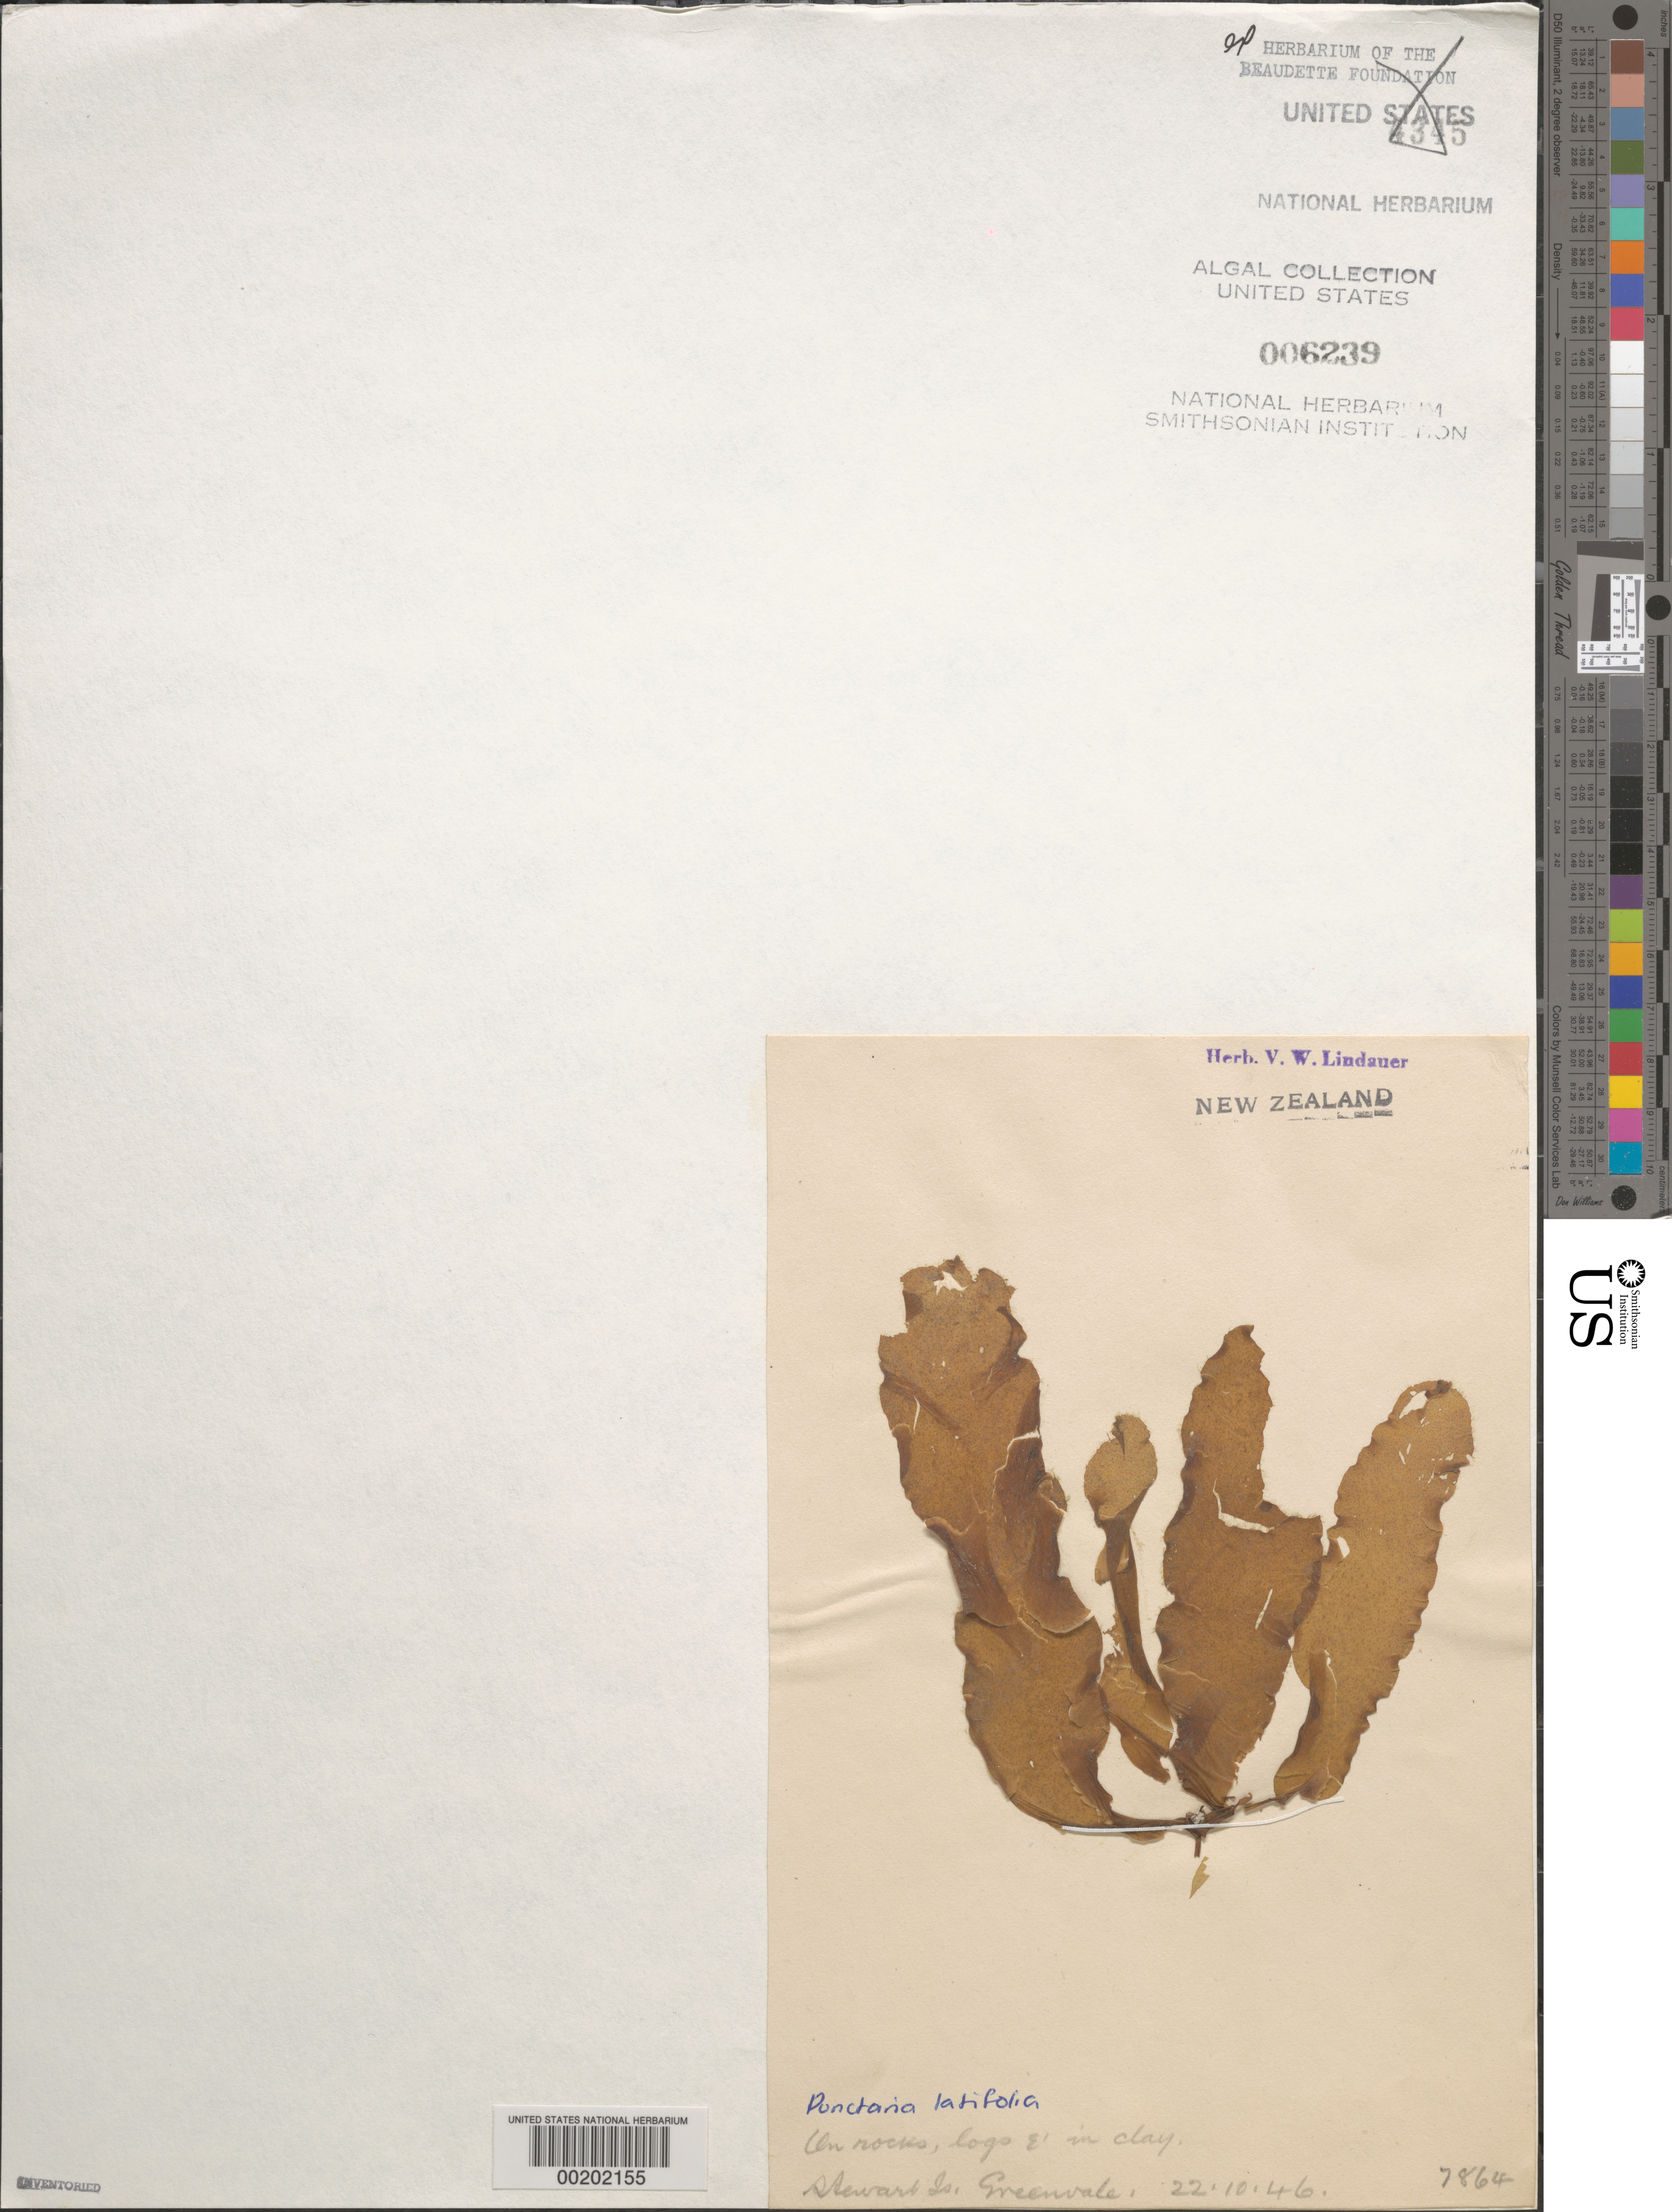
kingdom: Chromista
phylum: Ochrophyta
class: Phaeophyceae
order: Dictyosiphonales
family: Punctariaceae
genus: Punctaria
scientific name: Punctaria latifolia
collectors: V. Lindauer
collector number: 7864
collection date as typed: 22 Oct 1946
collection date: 1946-10-22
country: New Zealand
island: Stewart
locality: Greenvale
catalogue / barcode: US 6239